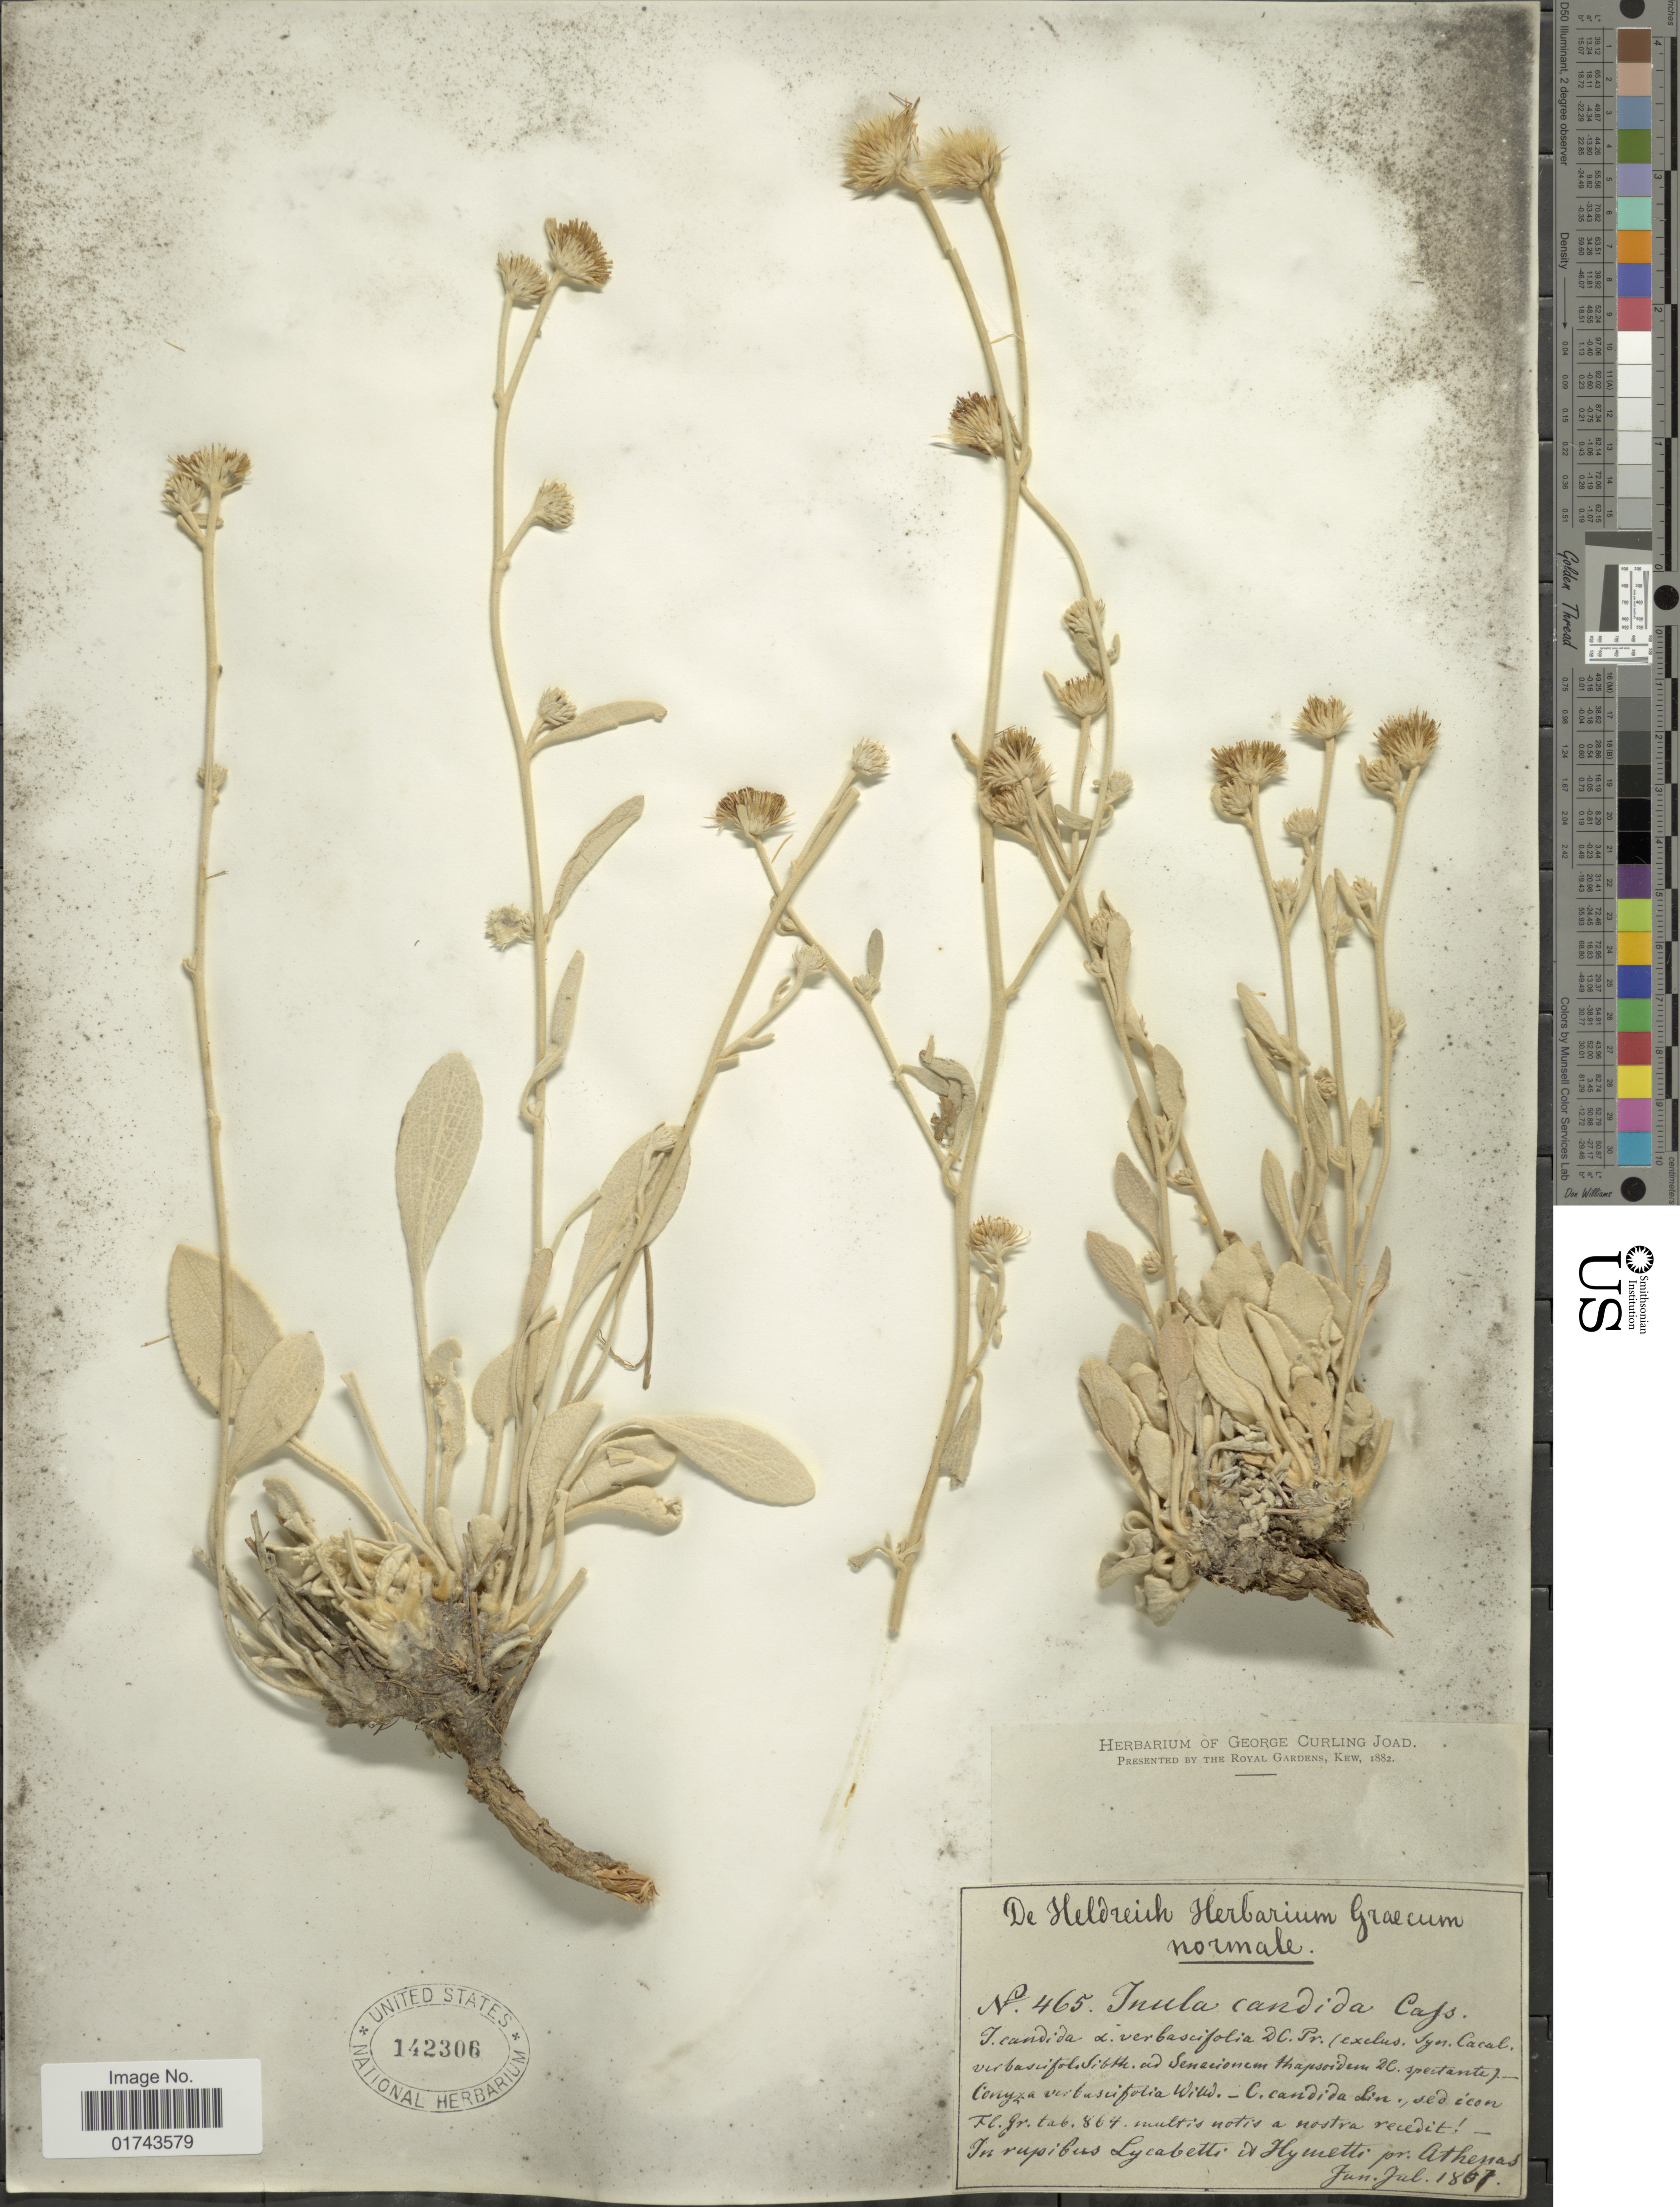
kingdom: Plantae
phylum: Tracheophyta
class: Magnoliopsida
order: Asterales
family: Asteraceae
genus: Inula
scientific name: Inula candida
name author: (L.) Cass.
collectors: ex herb. De Heldreich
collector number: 465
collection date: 1867-06/1867-07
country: Greece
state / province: Attica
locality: In rupibus Lycabetti in Hymetti pr. Athenas.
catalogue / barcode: US 142306